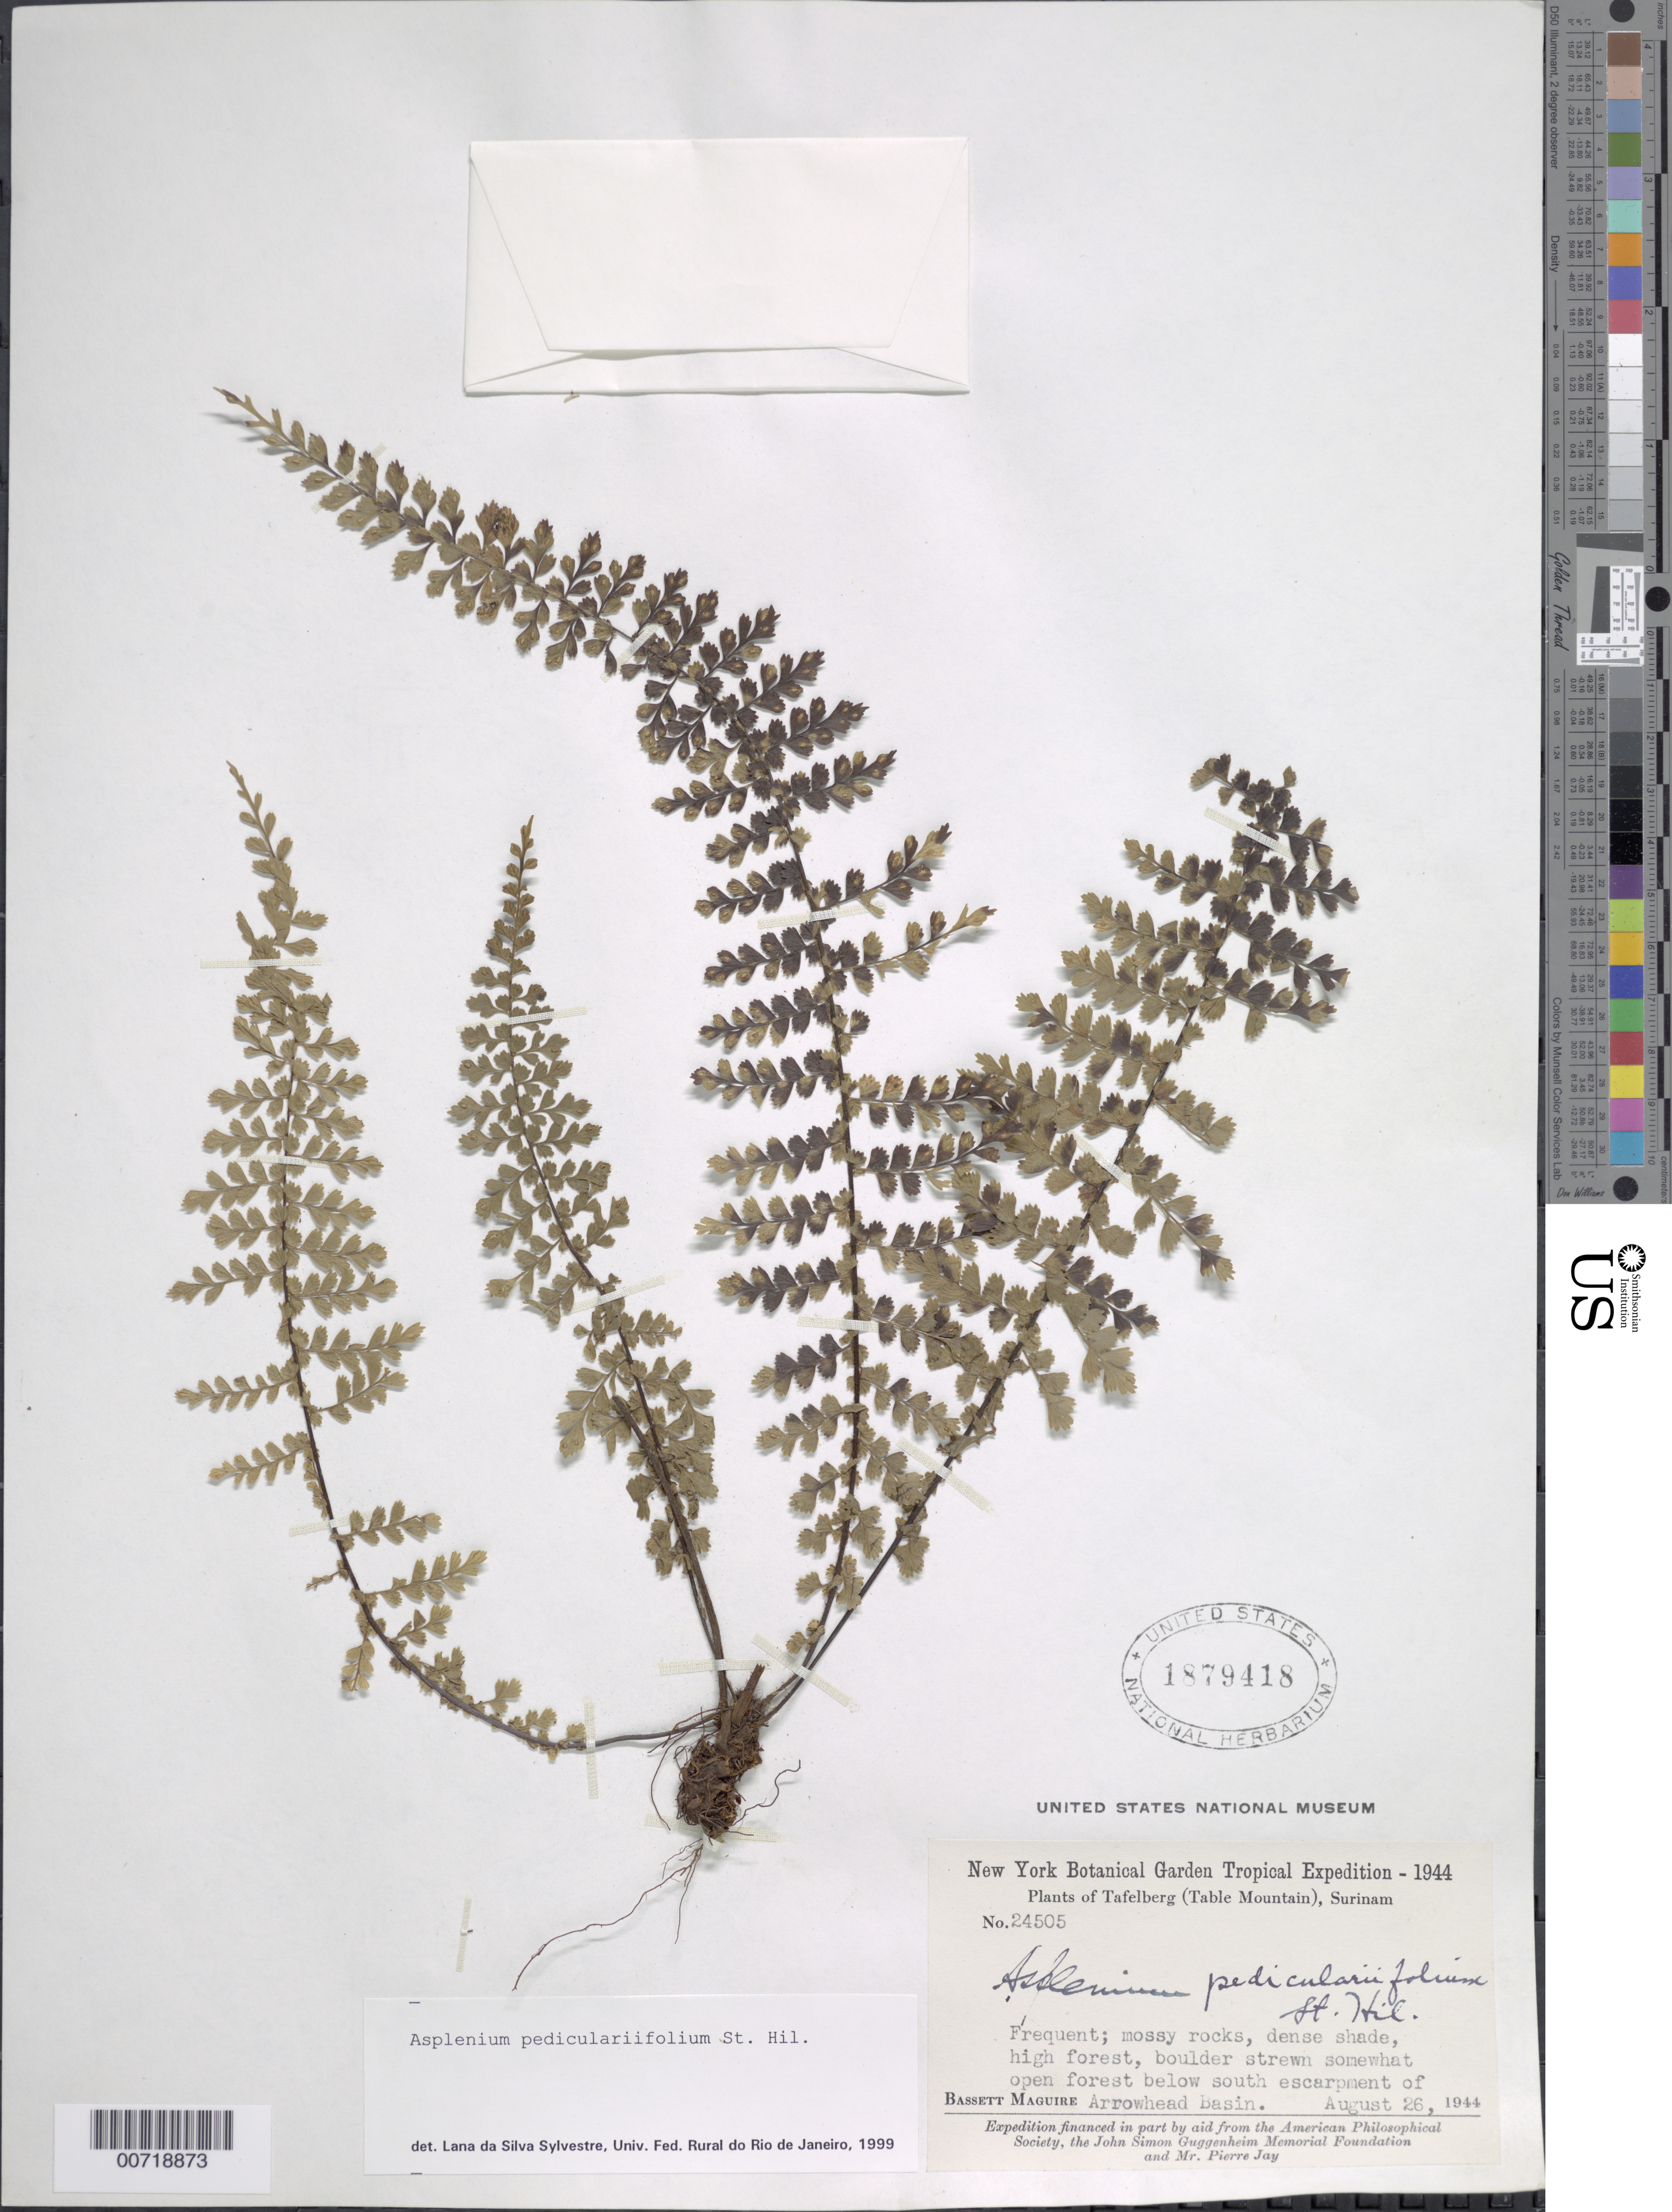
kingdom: Plantae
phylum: Tracheophyta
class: Polypodiopsida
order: Polypodiales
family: Aspleniaceae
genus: Asplenium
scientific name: Asplenium pedicularifolium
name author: A. St.-Hil.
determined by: Sylvestre, L. da Silva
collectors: B. Maguire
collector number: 24505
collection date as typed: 26-Aug-44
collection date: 1944-08-26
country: Suriname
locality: Tafelberg (Table Mountain), Arrowhead Basin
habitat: High forest, boulder strewn somewhat open forest; mossy rocks, dense shade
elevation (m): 625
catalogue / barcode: US 1879418